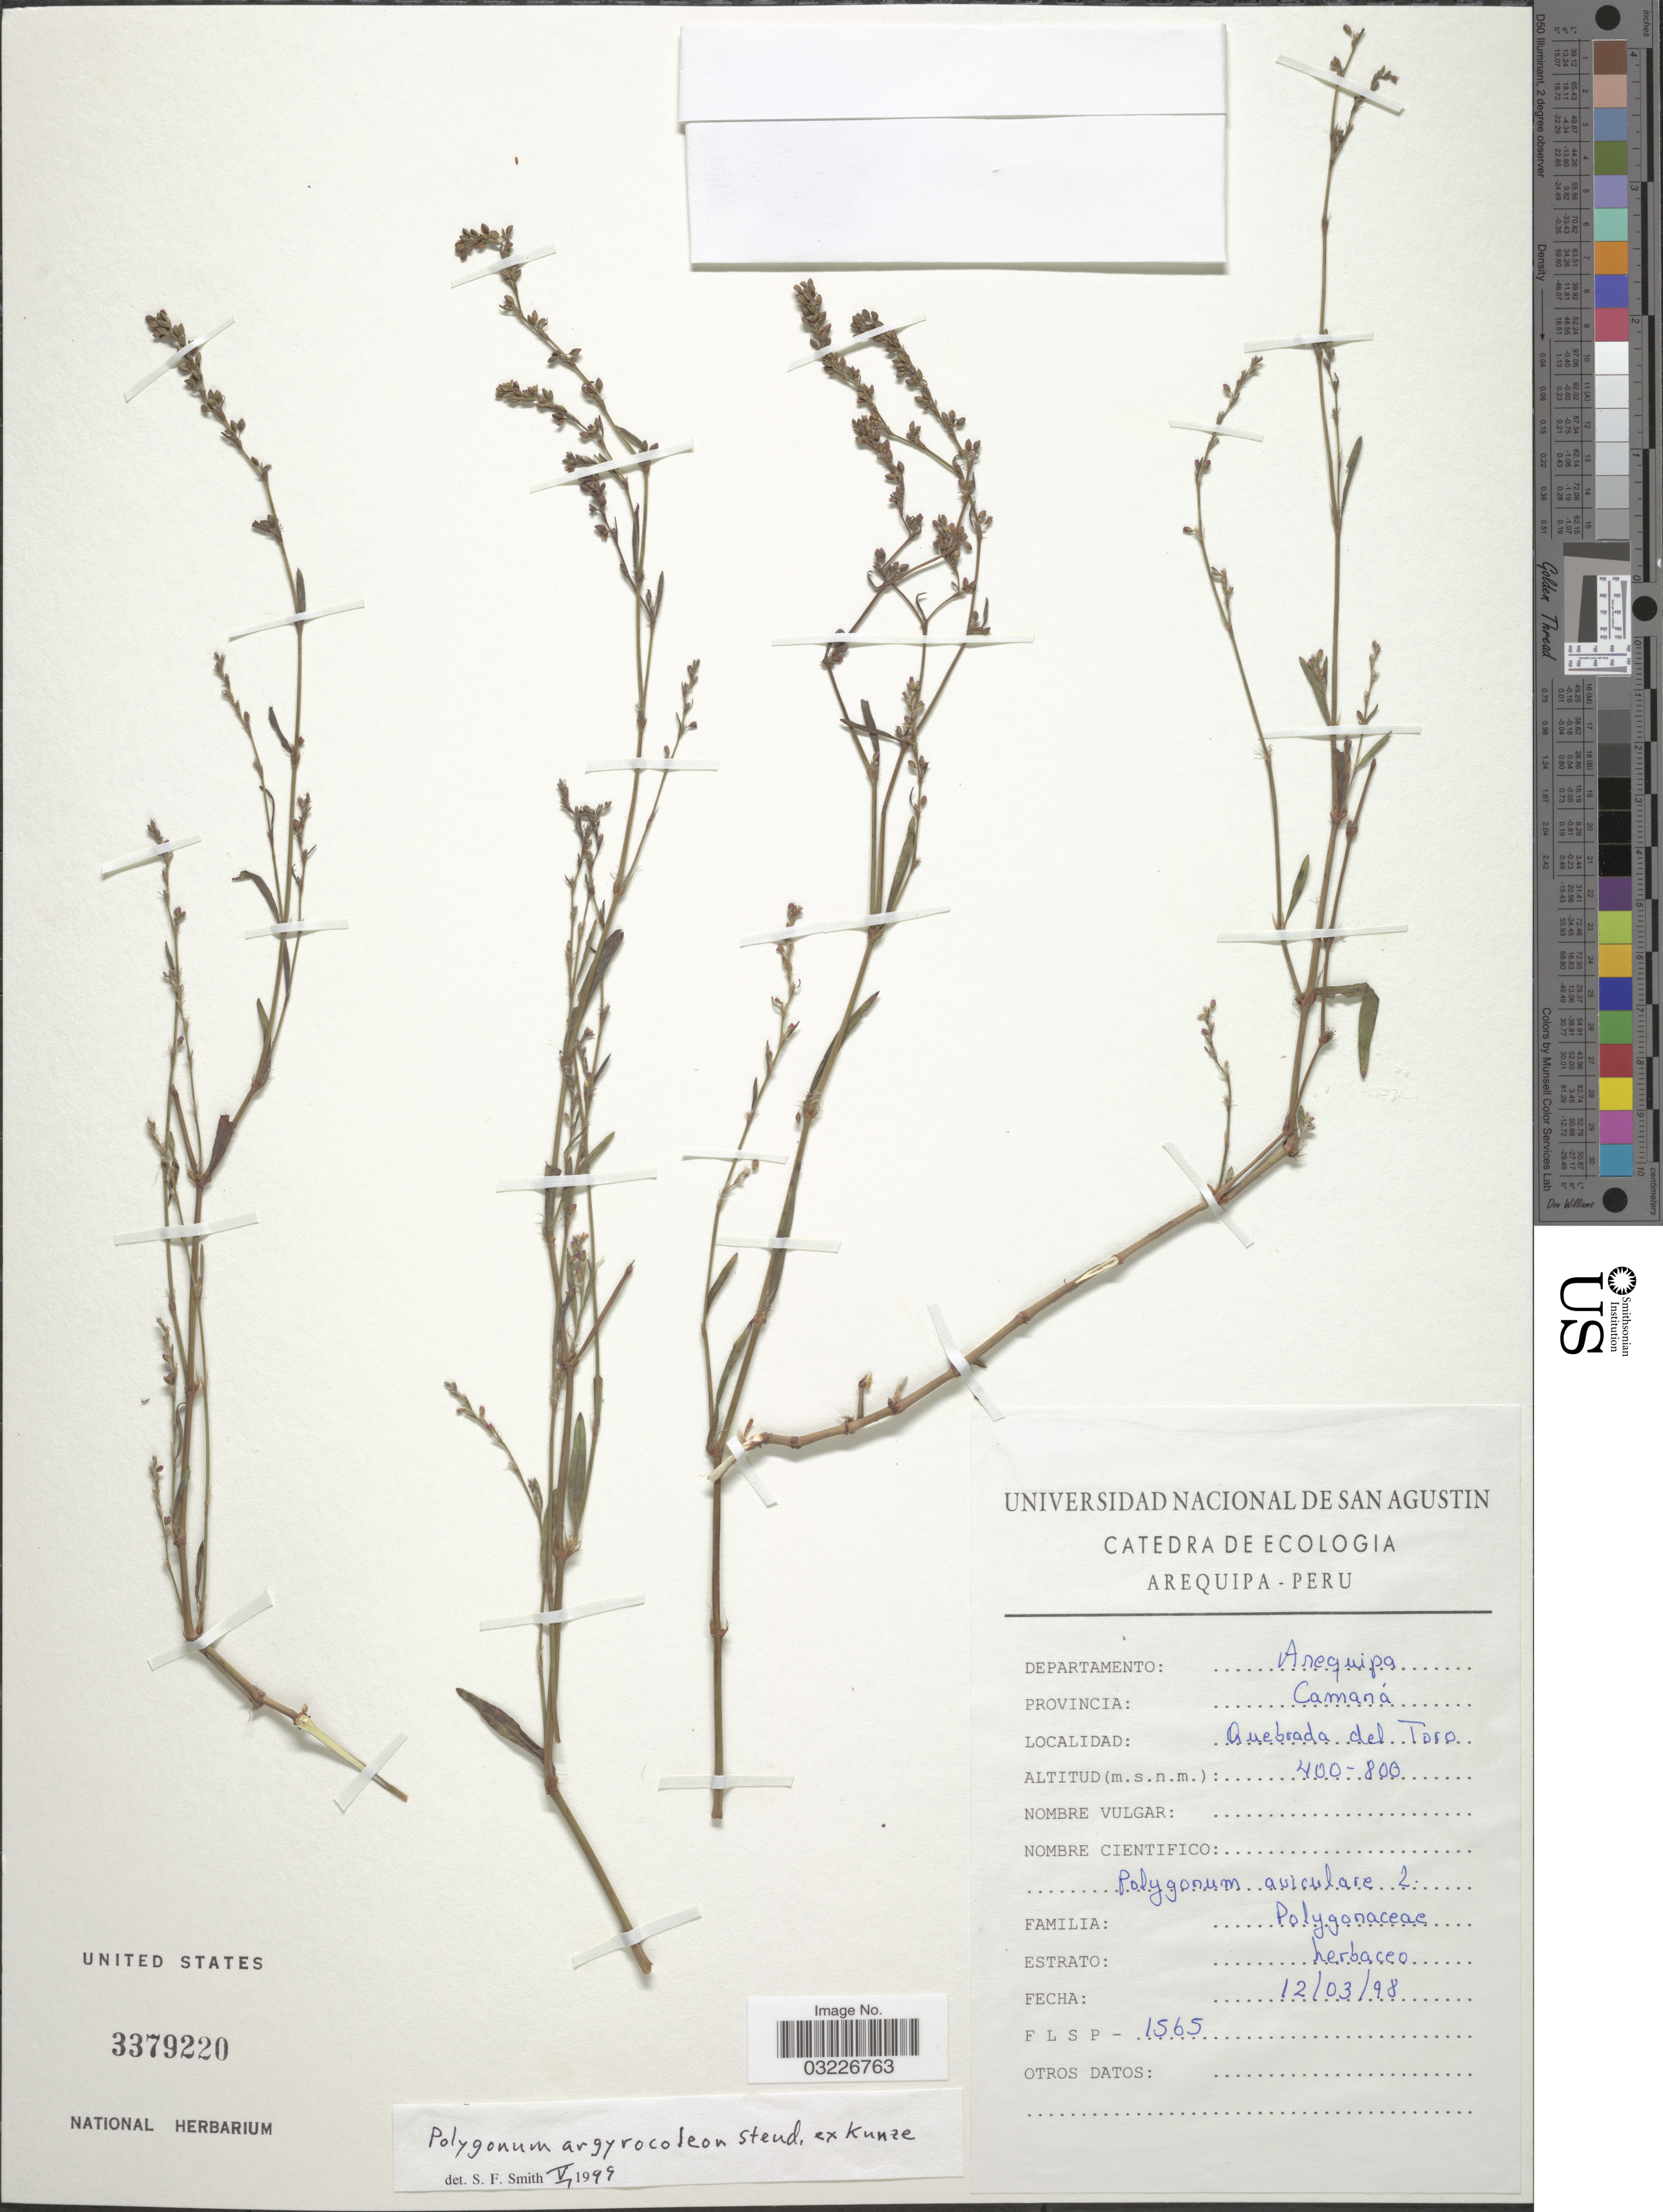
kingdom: Plantae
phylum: Tracheophyta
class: Magnoliopsida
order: Caryophyllales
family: Polygonaceae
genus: Polygonum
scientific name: Polygonum argyrocoleon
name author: Steud. ex Kunze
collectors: Universidad Nacional de San Agustin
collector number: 1565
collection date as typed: Transcribed d/m/y: 12/3/98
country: Peru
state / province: Arequipa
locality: Departamento: Arequipa. Provincia: Camaná. Quebrada del Toro.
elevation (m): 400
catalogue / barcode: US 3379220